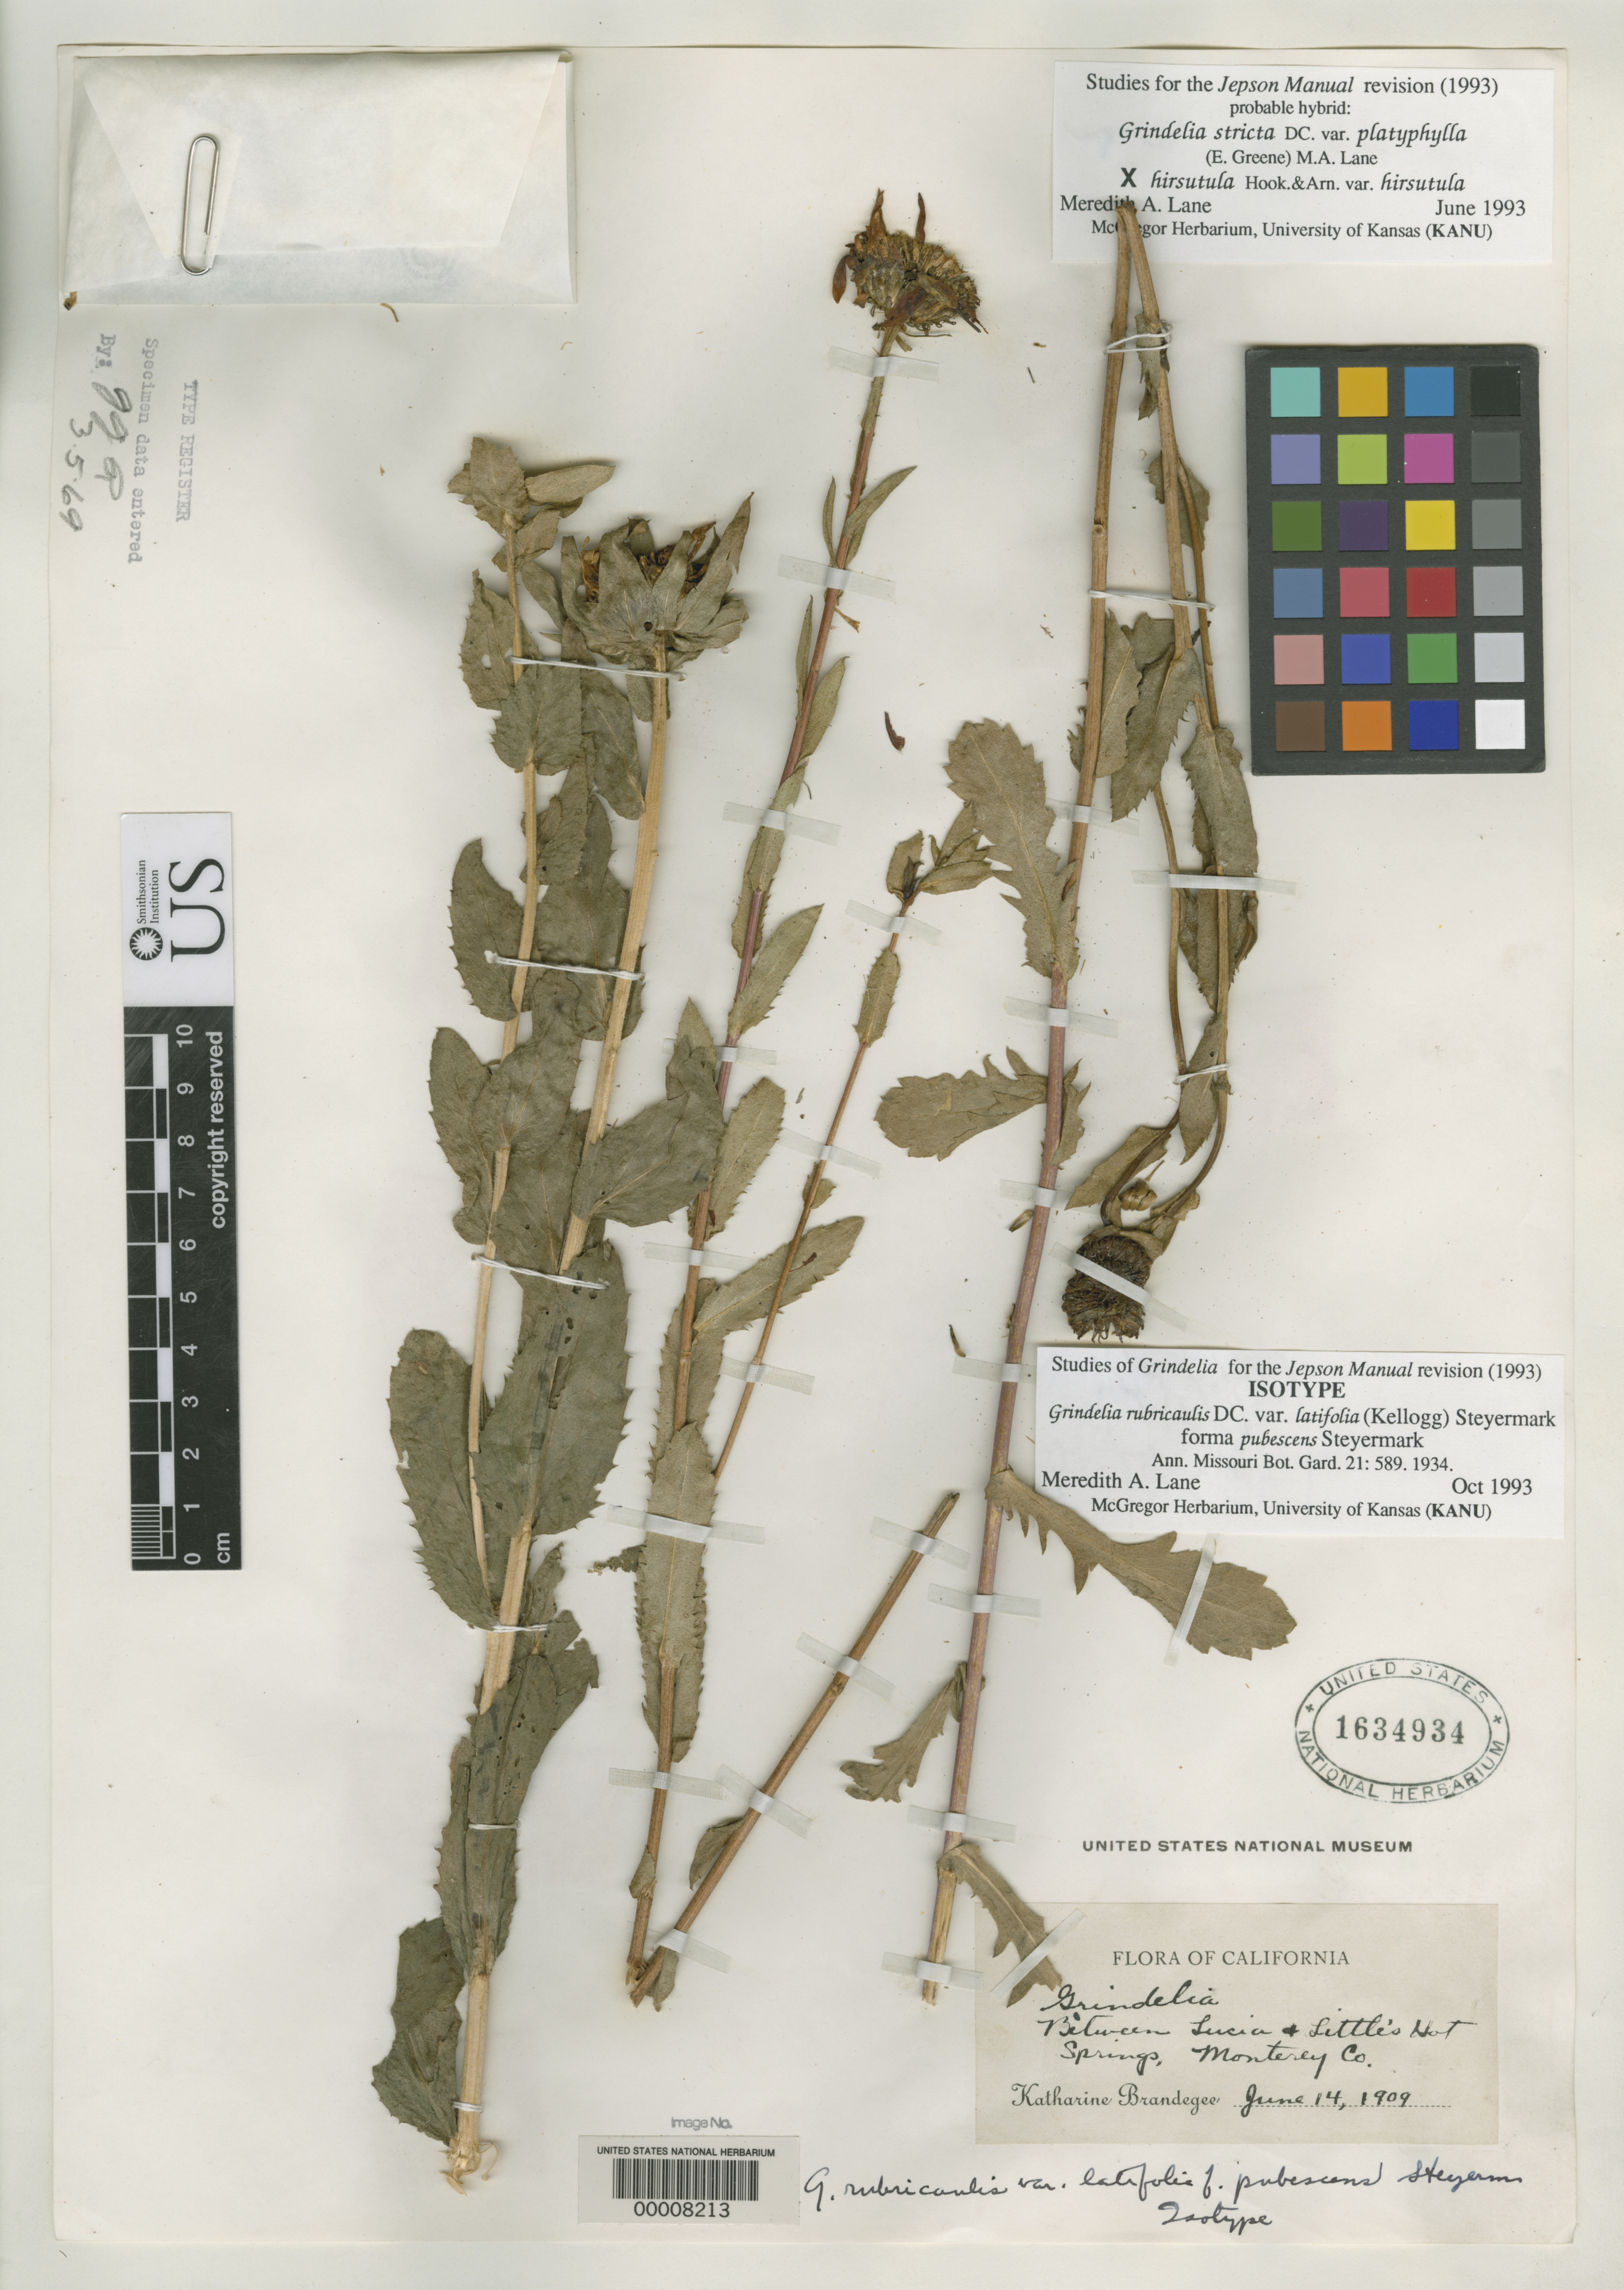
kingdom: Plantae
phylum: Tracheophyta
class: Magnoliopsida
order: Asterales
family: Asteraceae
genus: Grindelia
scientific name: Grindelia rubricaulis f. pubescens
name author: Steyerm.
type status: Isotype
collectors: M. K. Brandegee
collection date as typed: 14 Jun 1909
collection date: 1909-06-14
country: United States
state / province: California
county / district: Monterey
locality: Between Lucia and Little's Hot Springs.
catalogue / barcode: US 1634934